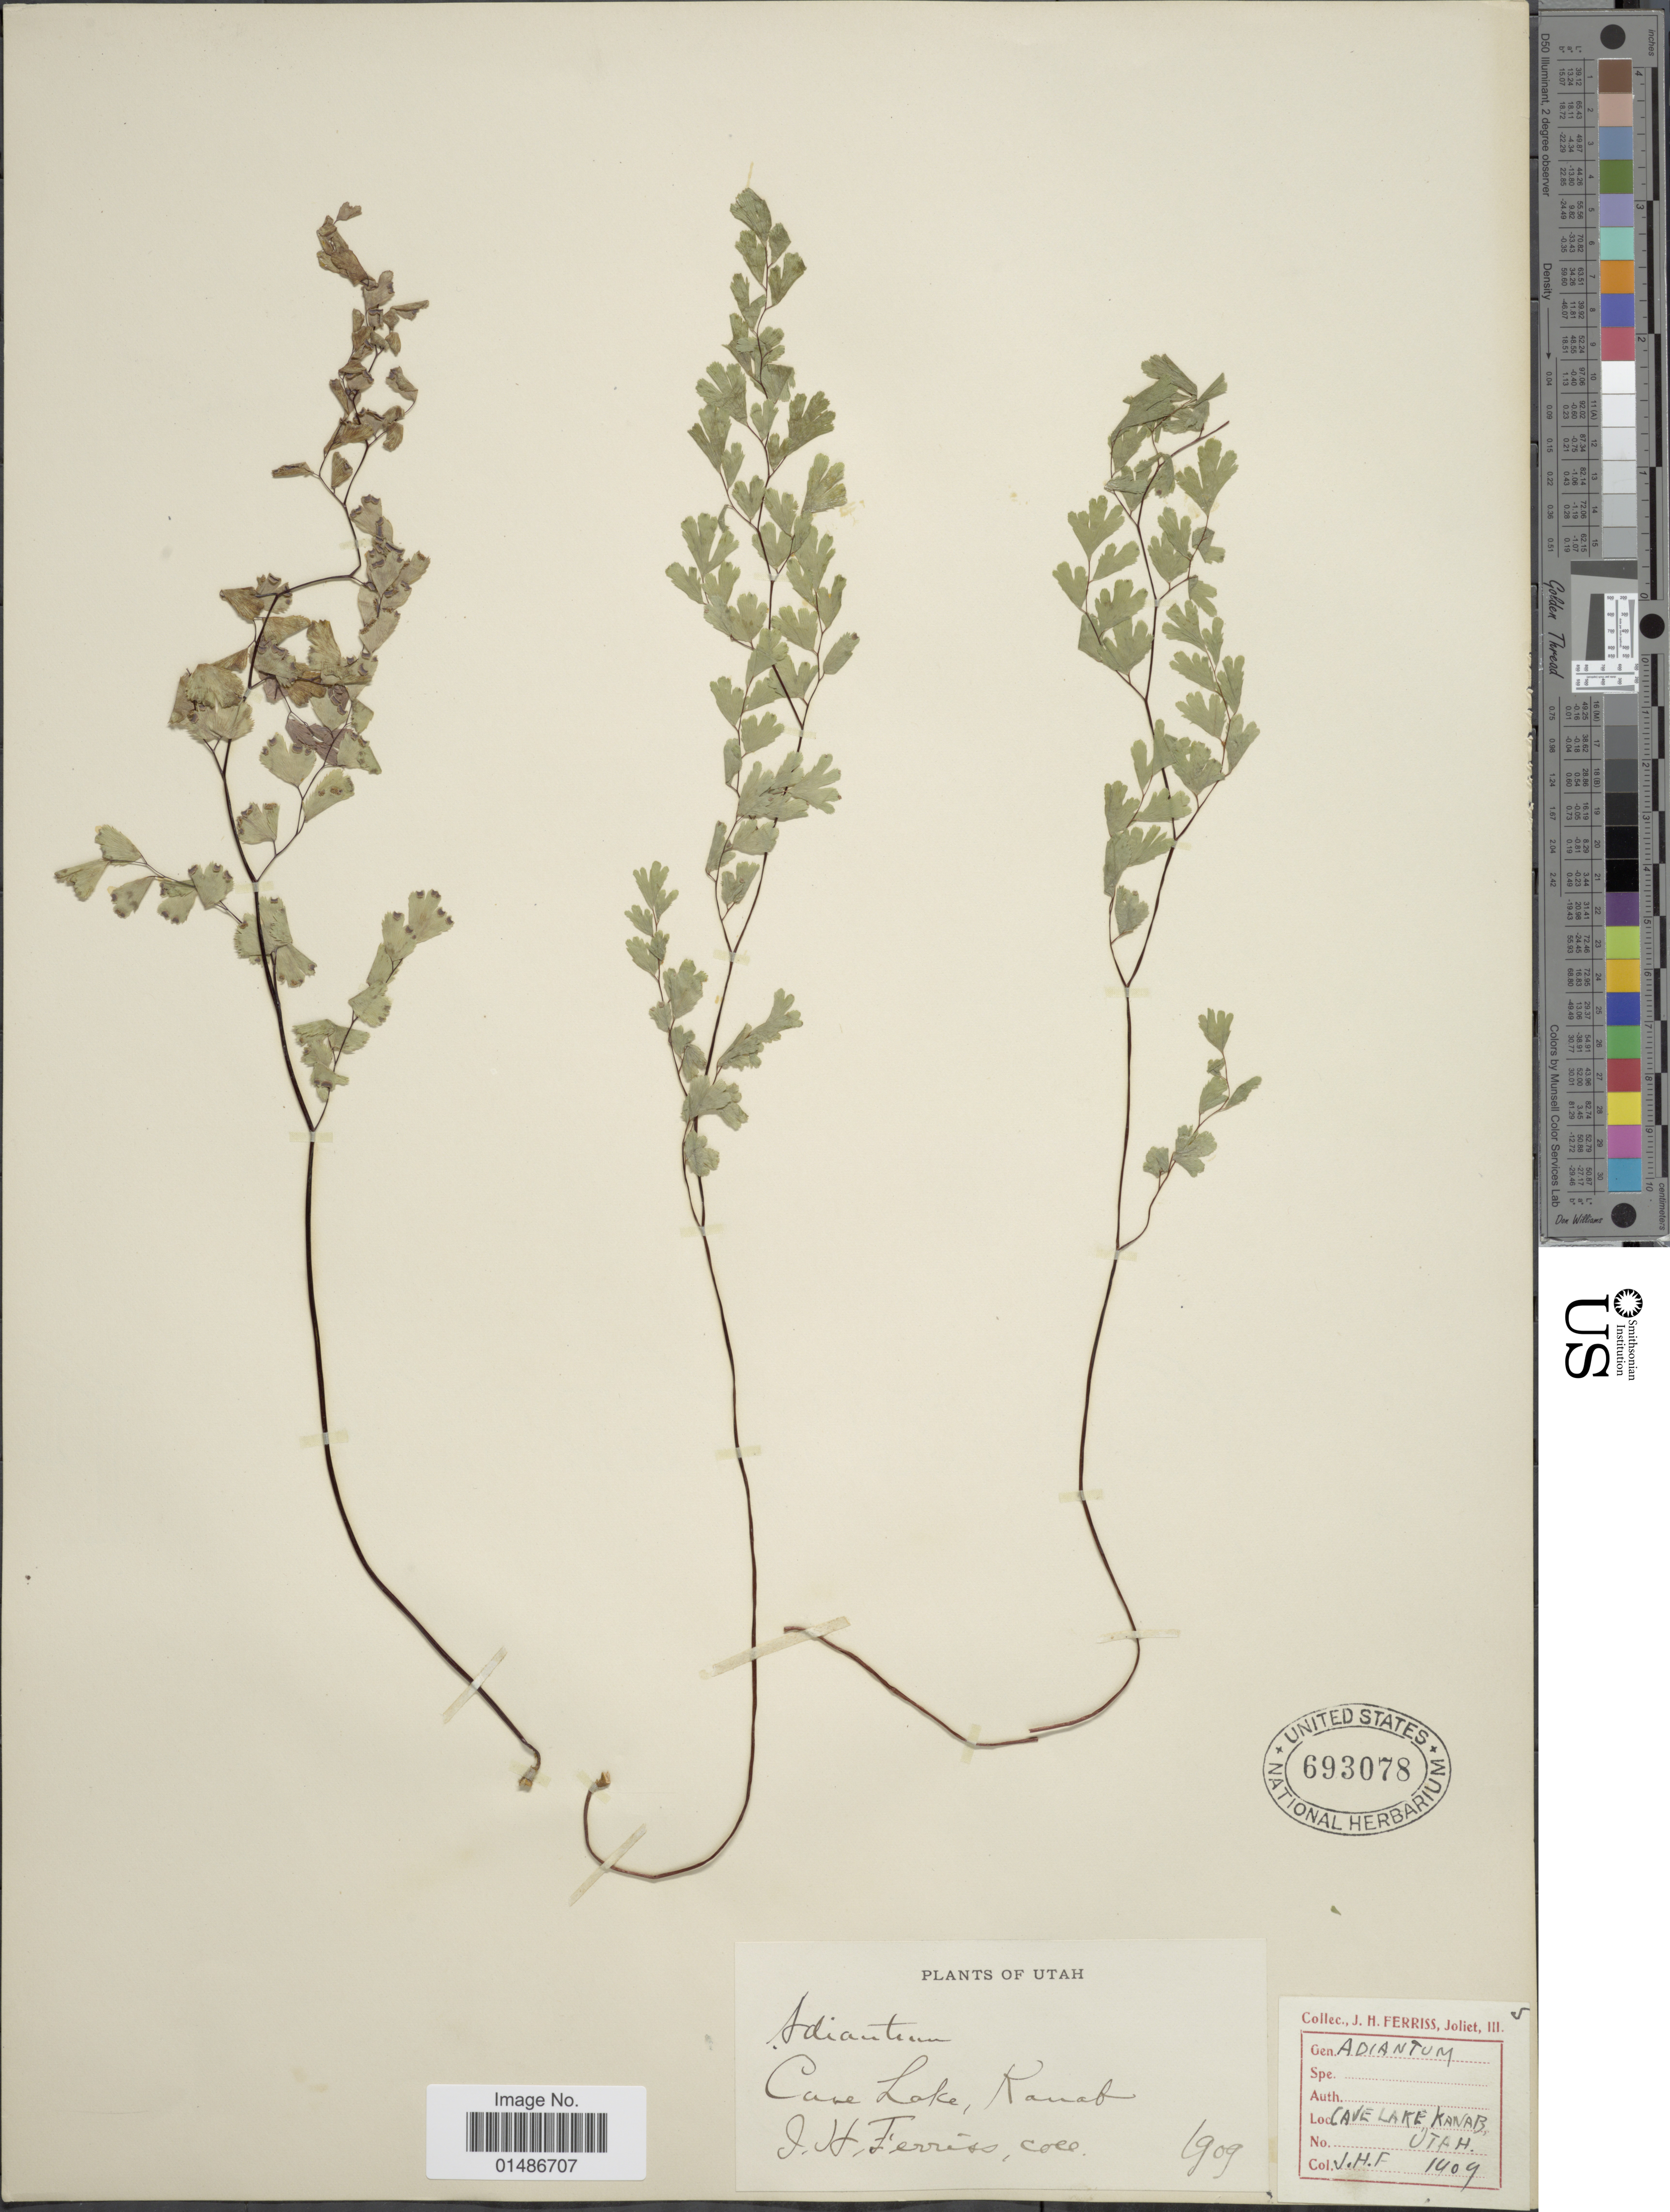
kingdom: Plantae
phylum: Tracheophyta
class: Polypodiopsida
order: Polypodiales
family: Pteridaceae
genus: Adiantum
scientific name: Adiantum capillus-veneris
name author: L.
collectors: J. Ferriss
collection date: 1909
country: United States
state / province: Utah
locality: Cave Lake, Kanab.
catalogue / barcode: US 693078